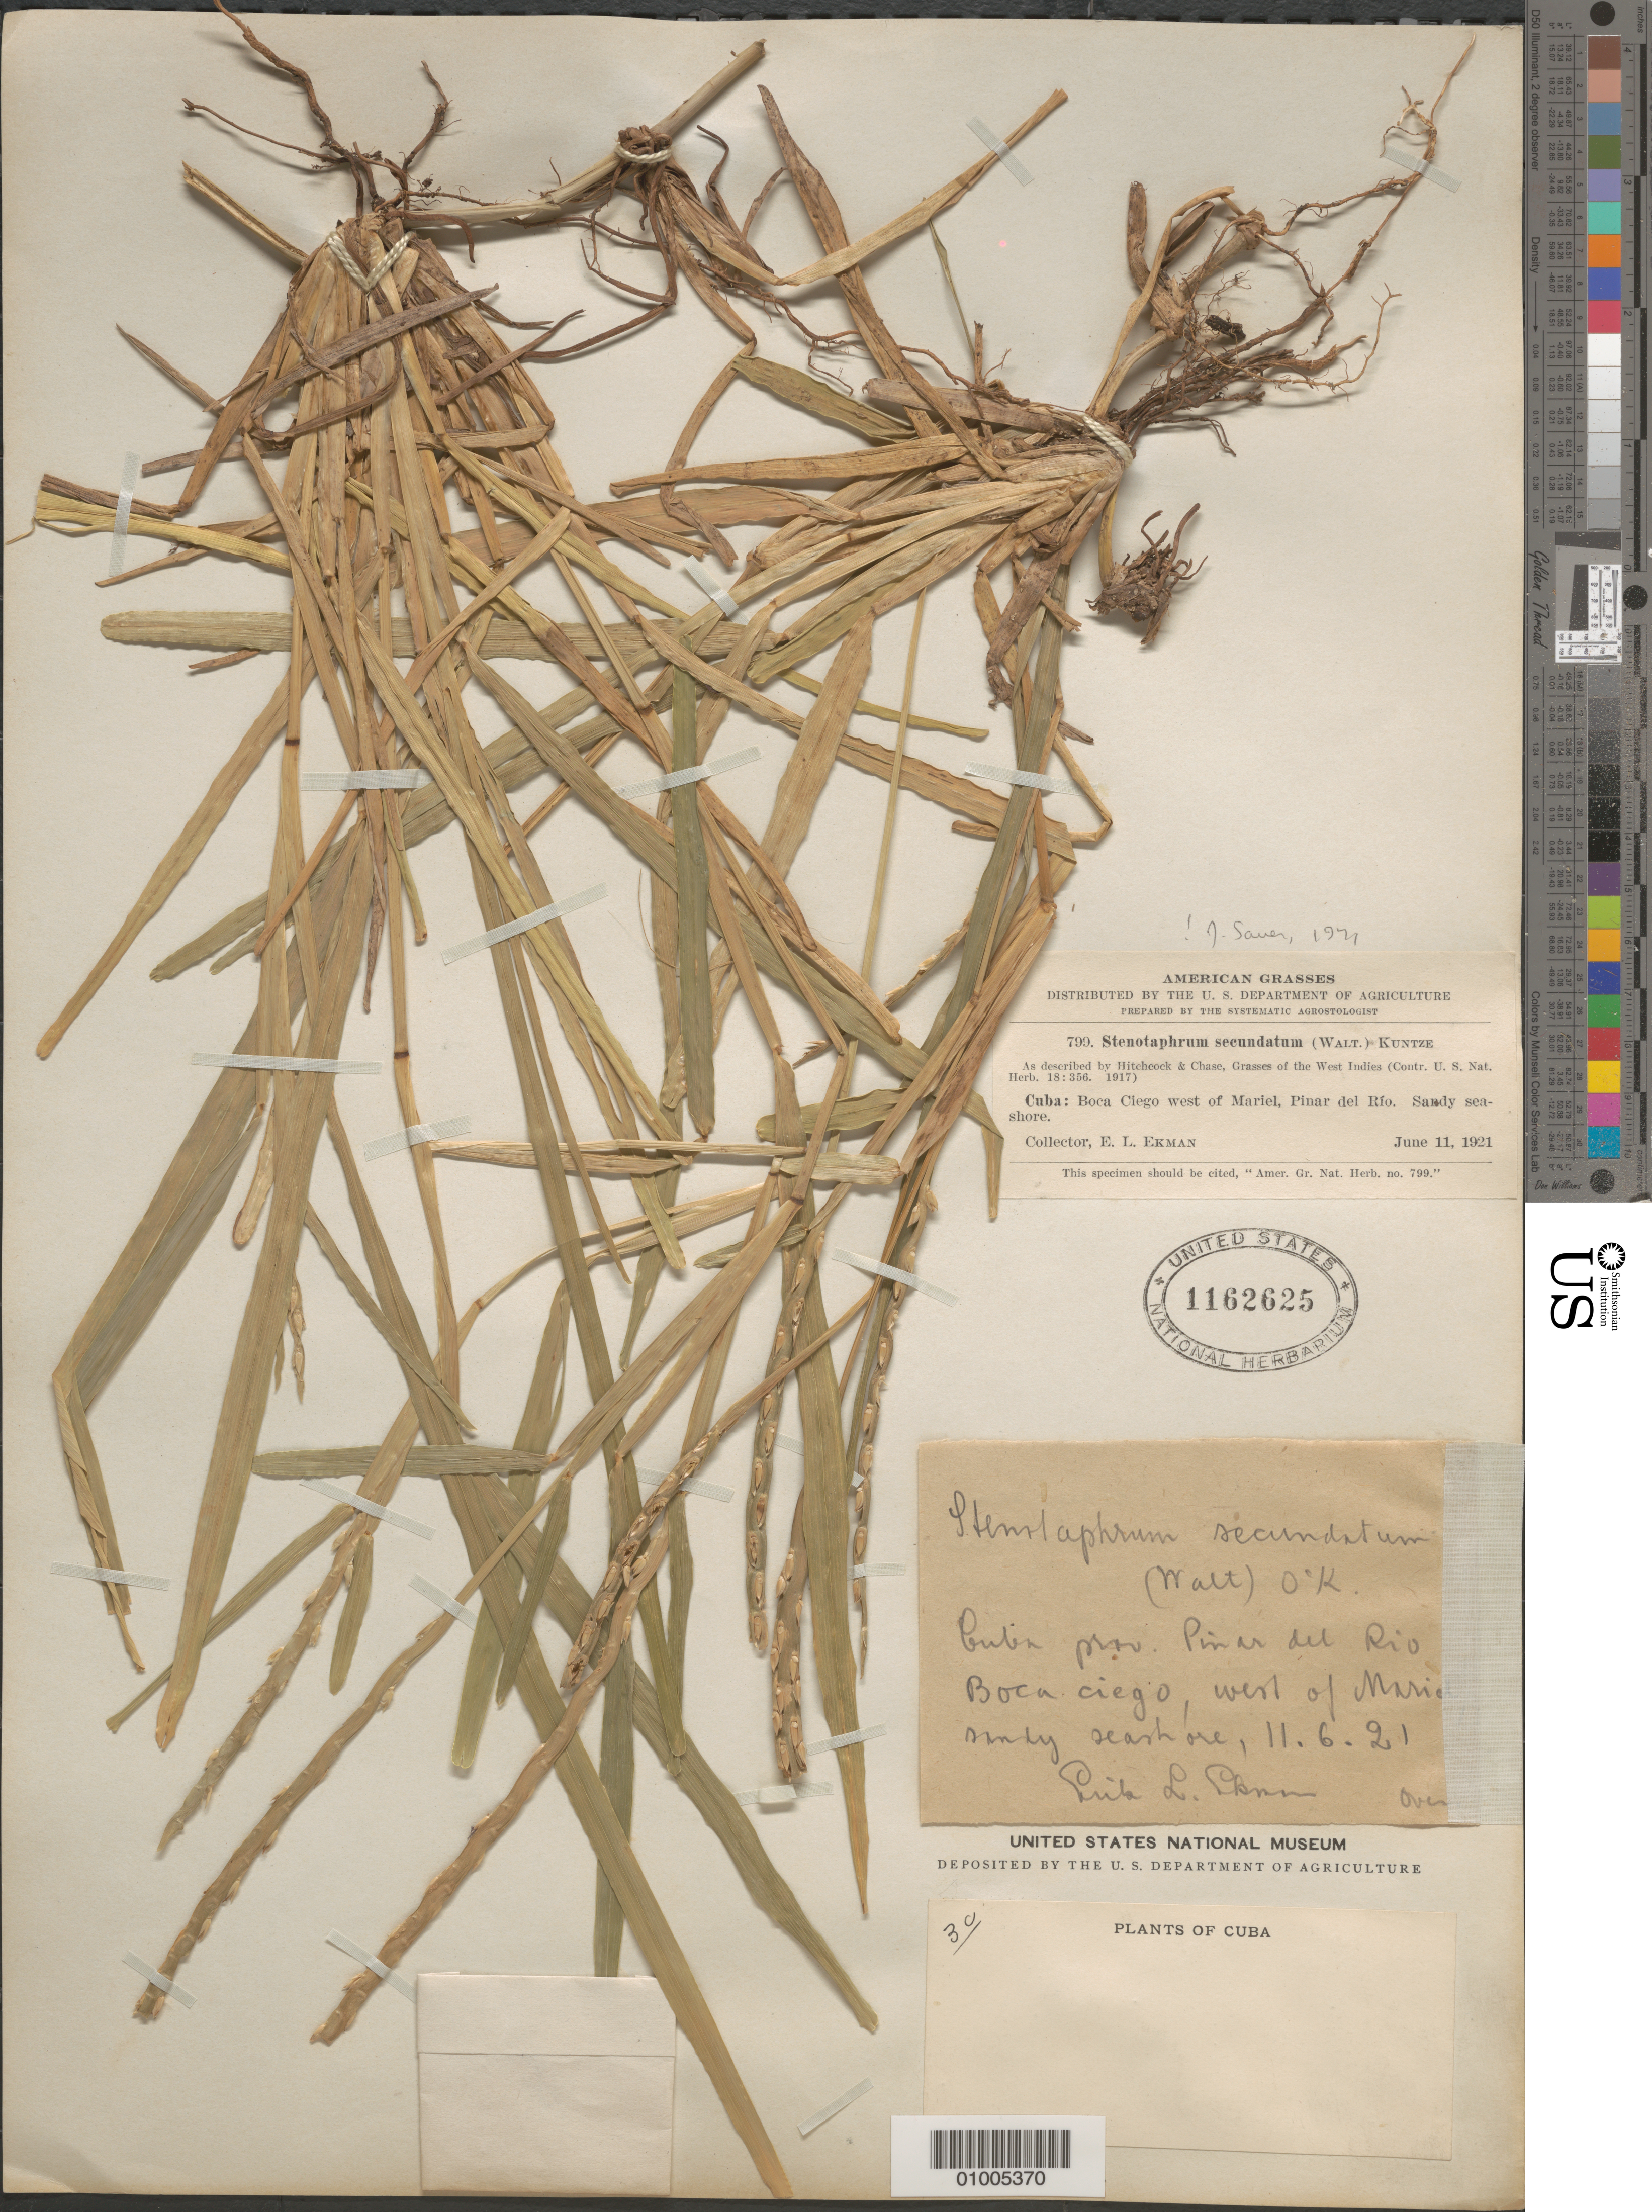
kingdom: Plantae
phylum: Tracheophyta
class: Liliopsida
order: Poales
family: Poaceae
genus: Stenotaphrum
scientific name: Stenotaphrum secundatum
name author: (Walter) Kuntze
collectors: E. L. Ekman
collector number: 799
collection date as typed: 11 Jun 1921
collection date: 1921-06-11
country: Cuba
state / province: Pinar del Rio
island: Cuba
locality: Boca ciego, west of Mariel Sandy seashore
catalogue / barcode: US 1162625